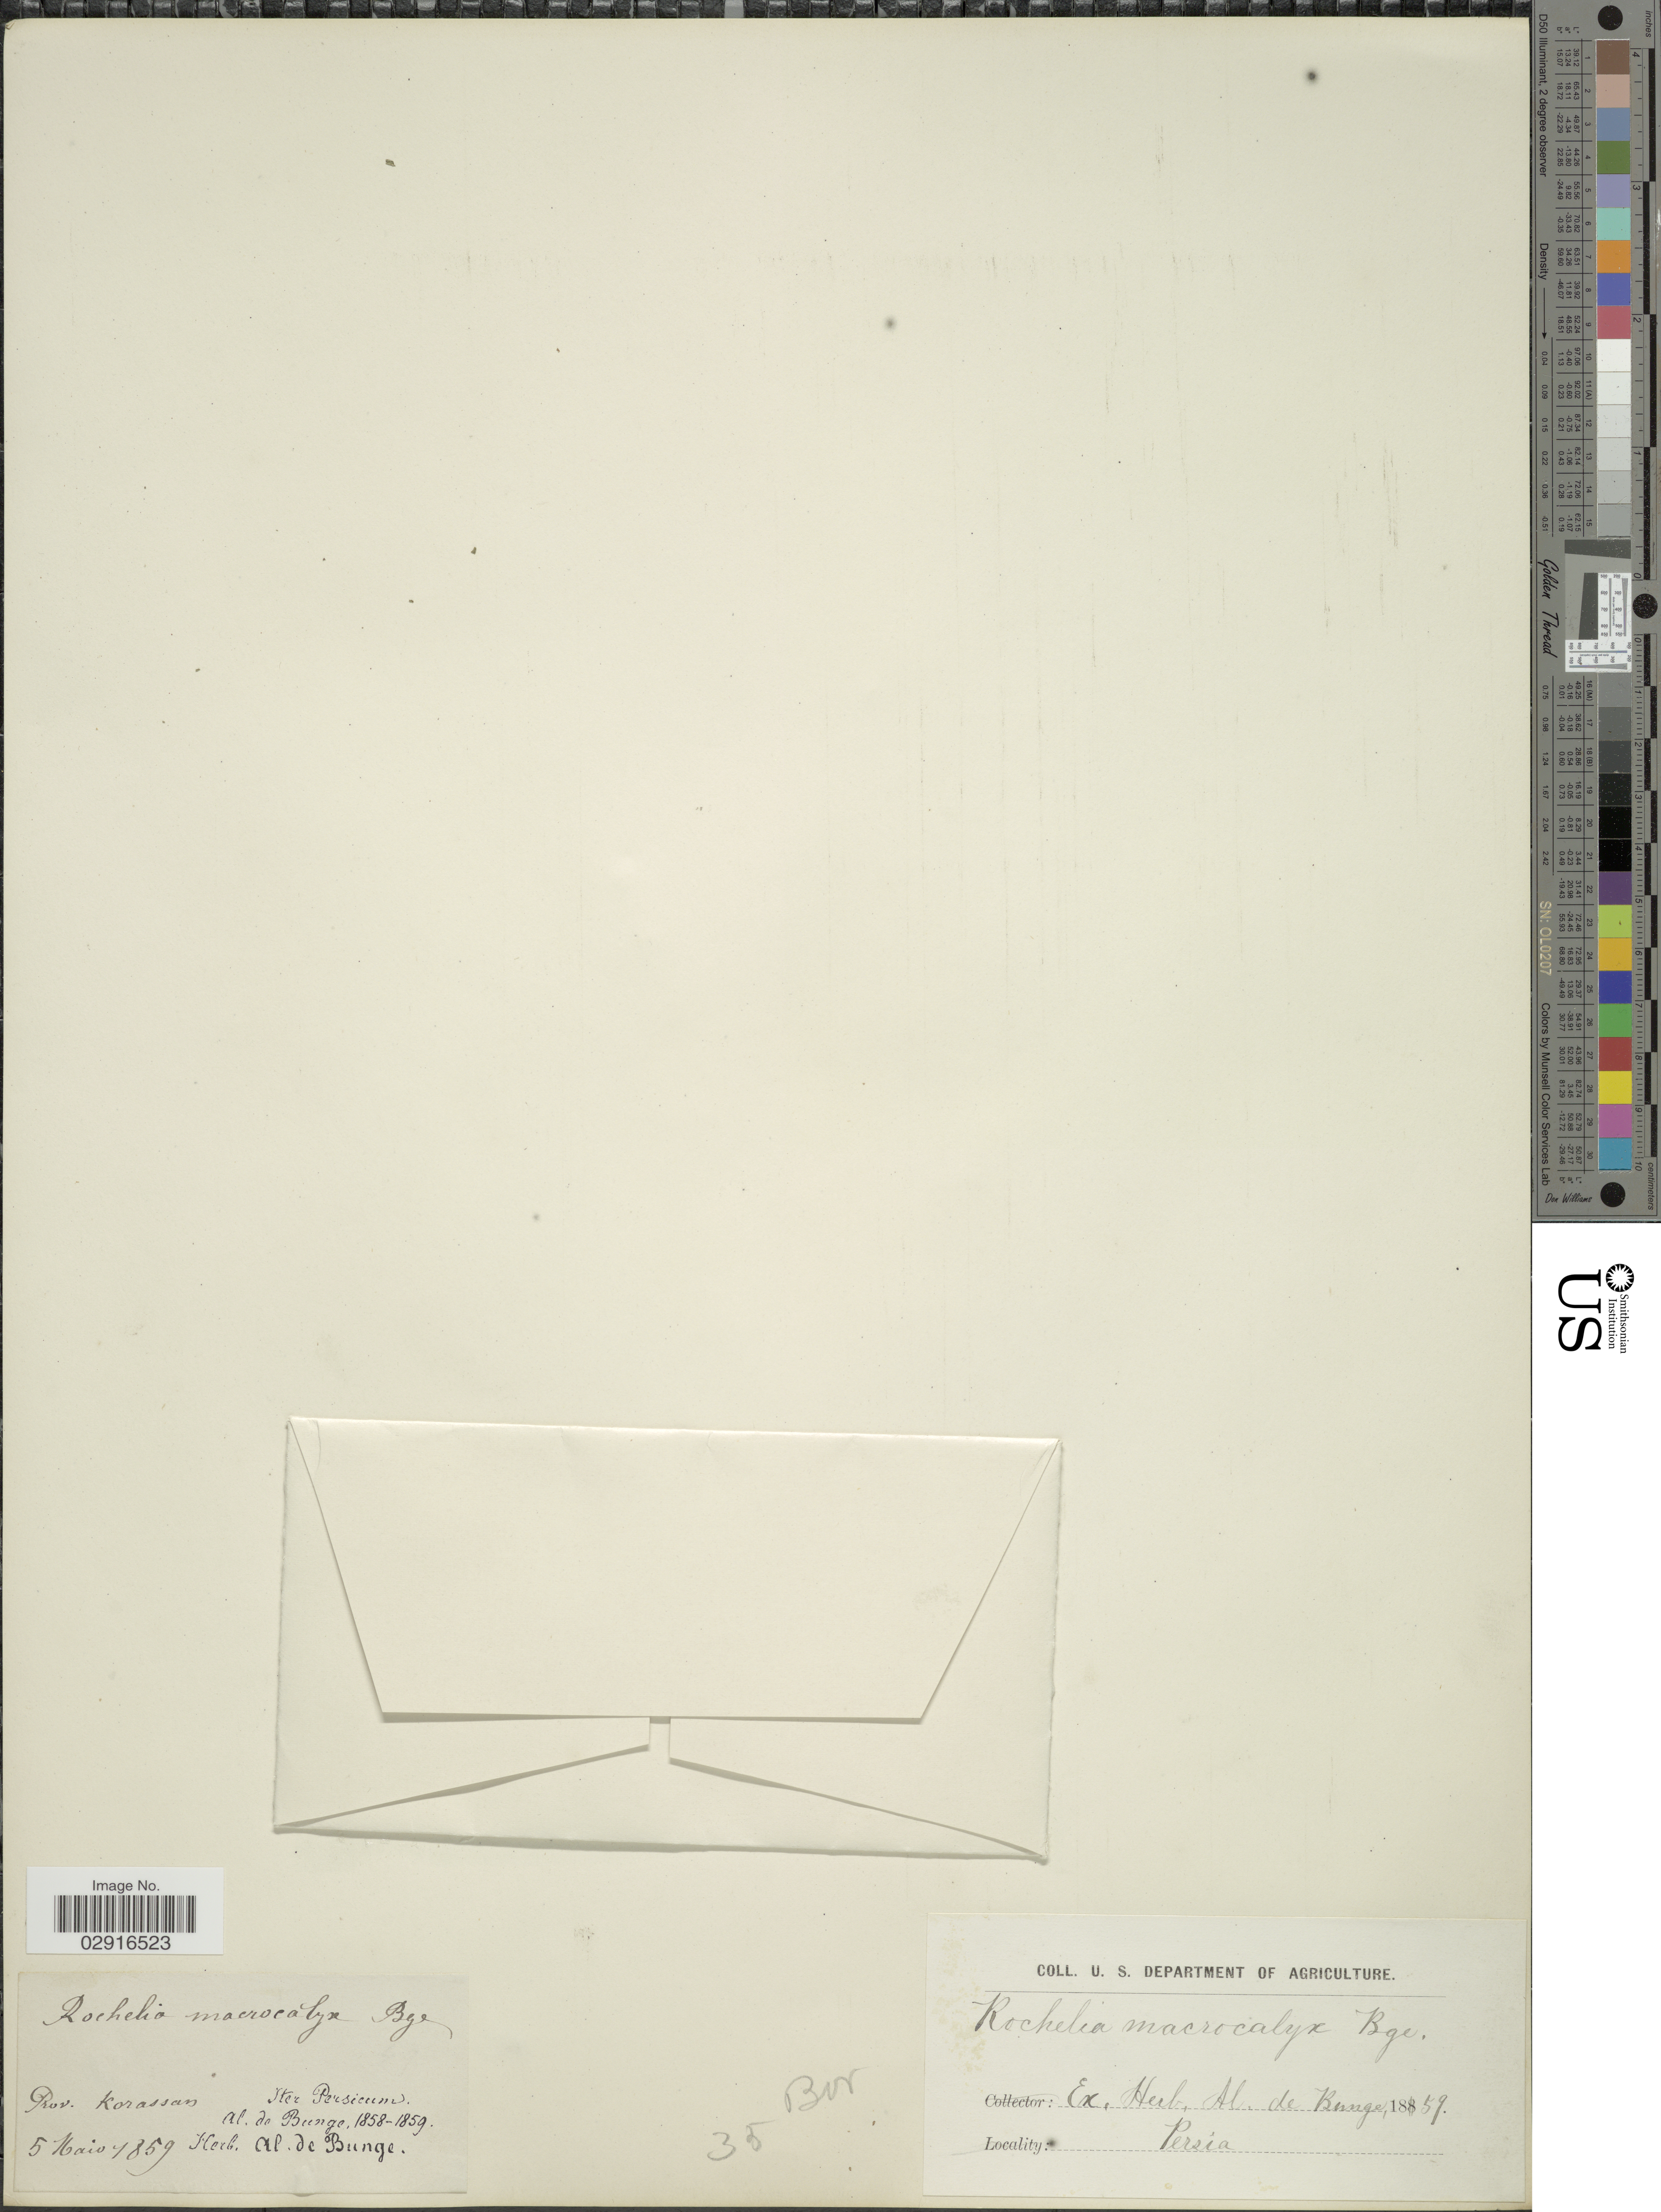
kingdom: Plantae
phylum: Tracheophyta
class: Magnoliopsida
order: Boraginales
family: Boraginaceae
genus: Rochelia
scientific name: Rochelia macrocalyx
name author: Bunge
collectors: A. de Bunge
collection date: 1859-05-05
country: Iran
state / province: Khorasan [obsolete]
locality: Iter Persicum. Prov. Korassan. Persia.